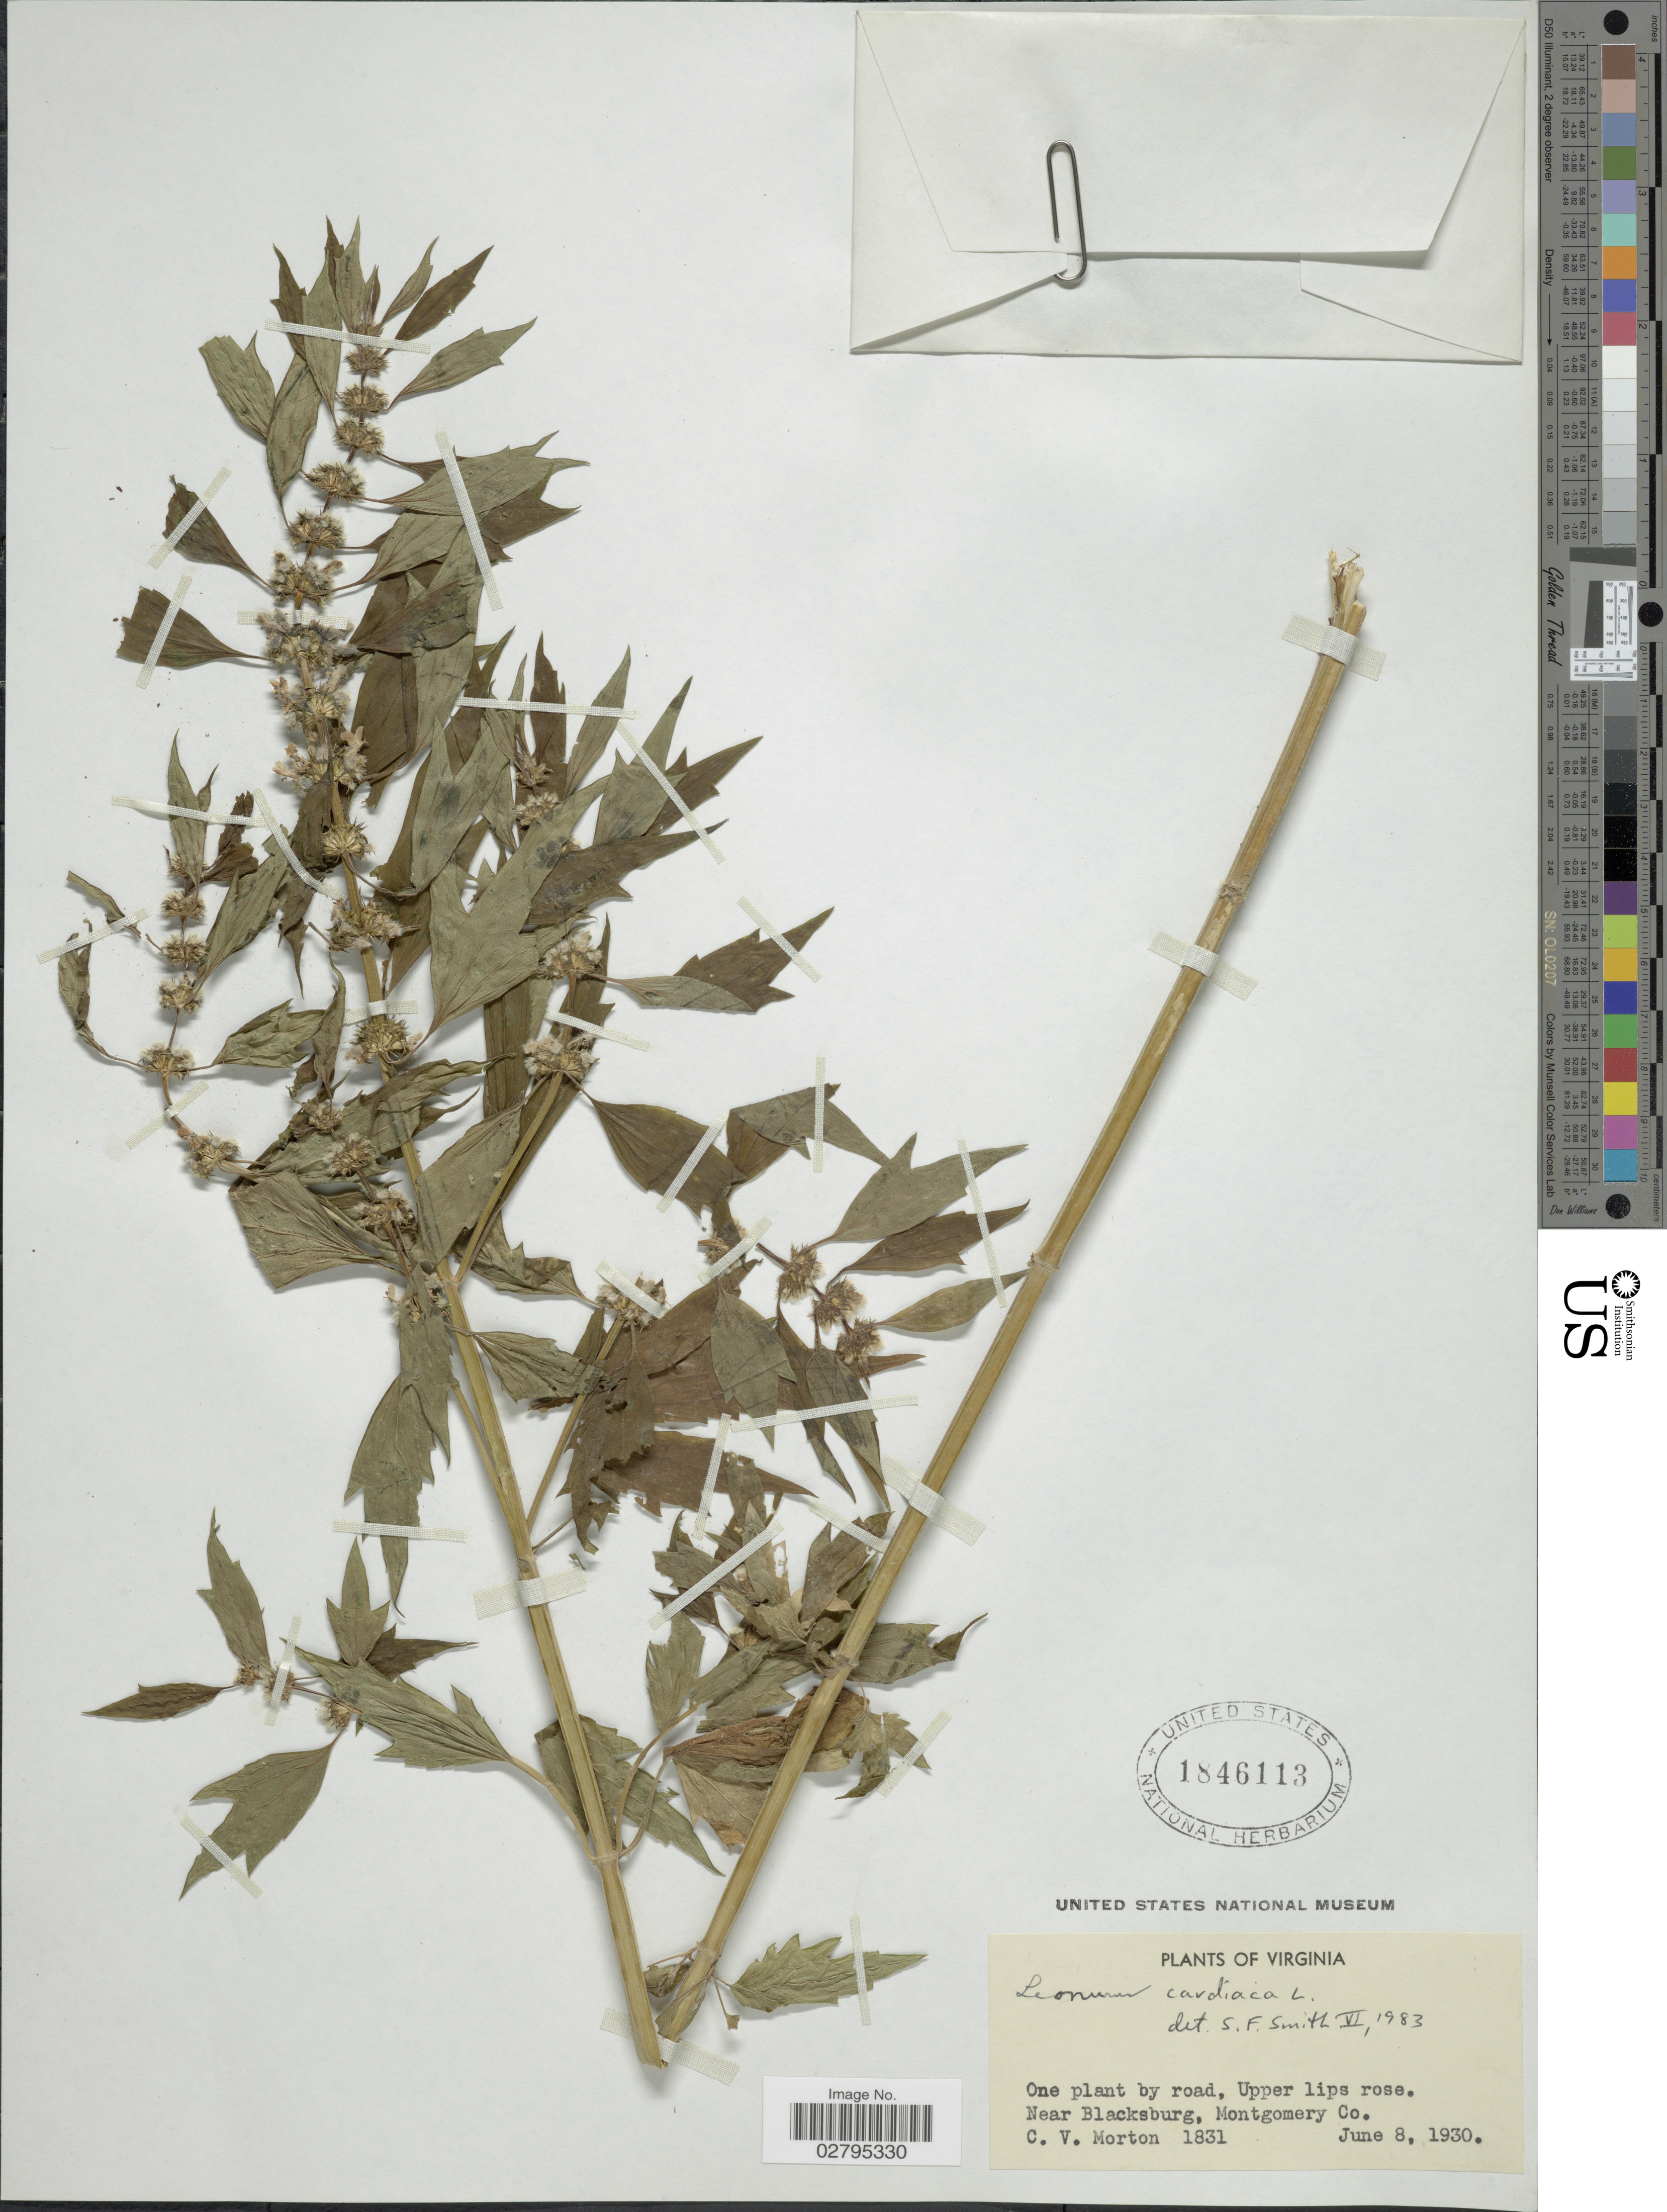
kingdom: Plantae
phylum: Tracheophyta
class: Magnoliopsida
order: Lamiales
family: Lamiaceae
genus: Leonurus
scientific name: Leonurus cardiaca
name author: L.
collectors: C. V. Morton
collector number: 1831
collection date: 1930-06-08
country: United States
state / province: Virginia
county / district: Montgomery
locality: Near Blacksburg, Montgomery Co.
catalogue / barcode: US 1846113